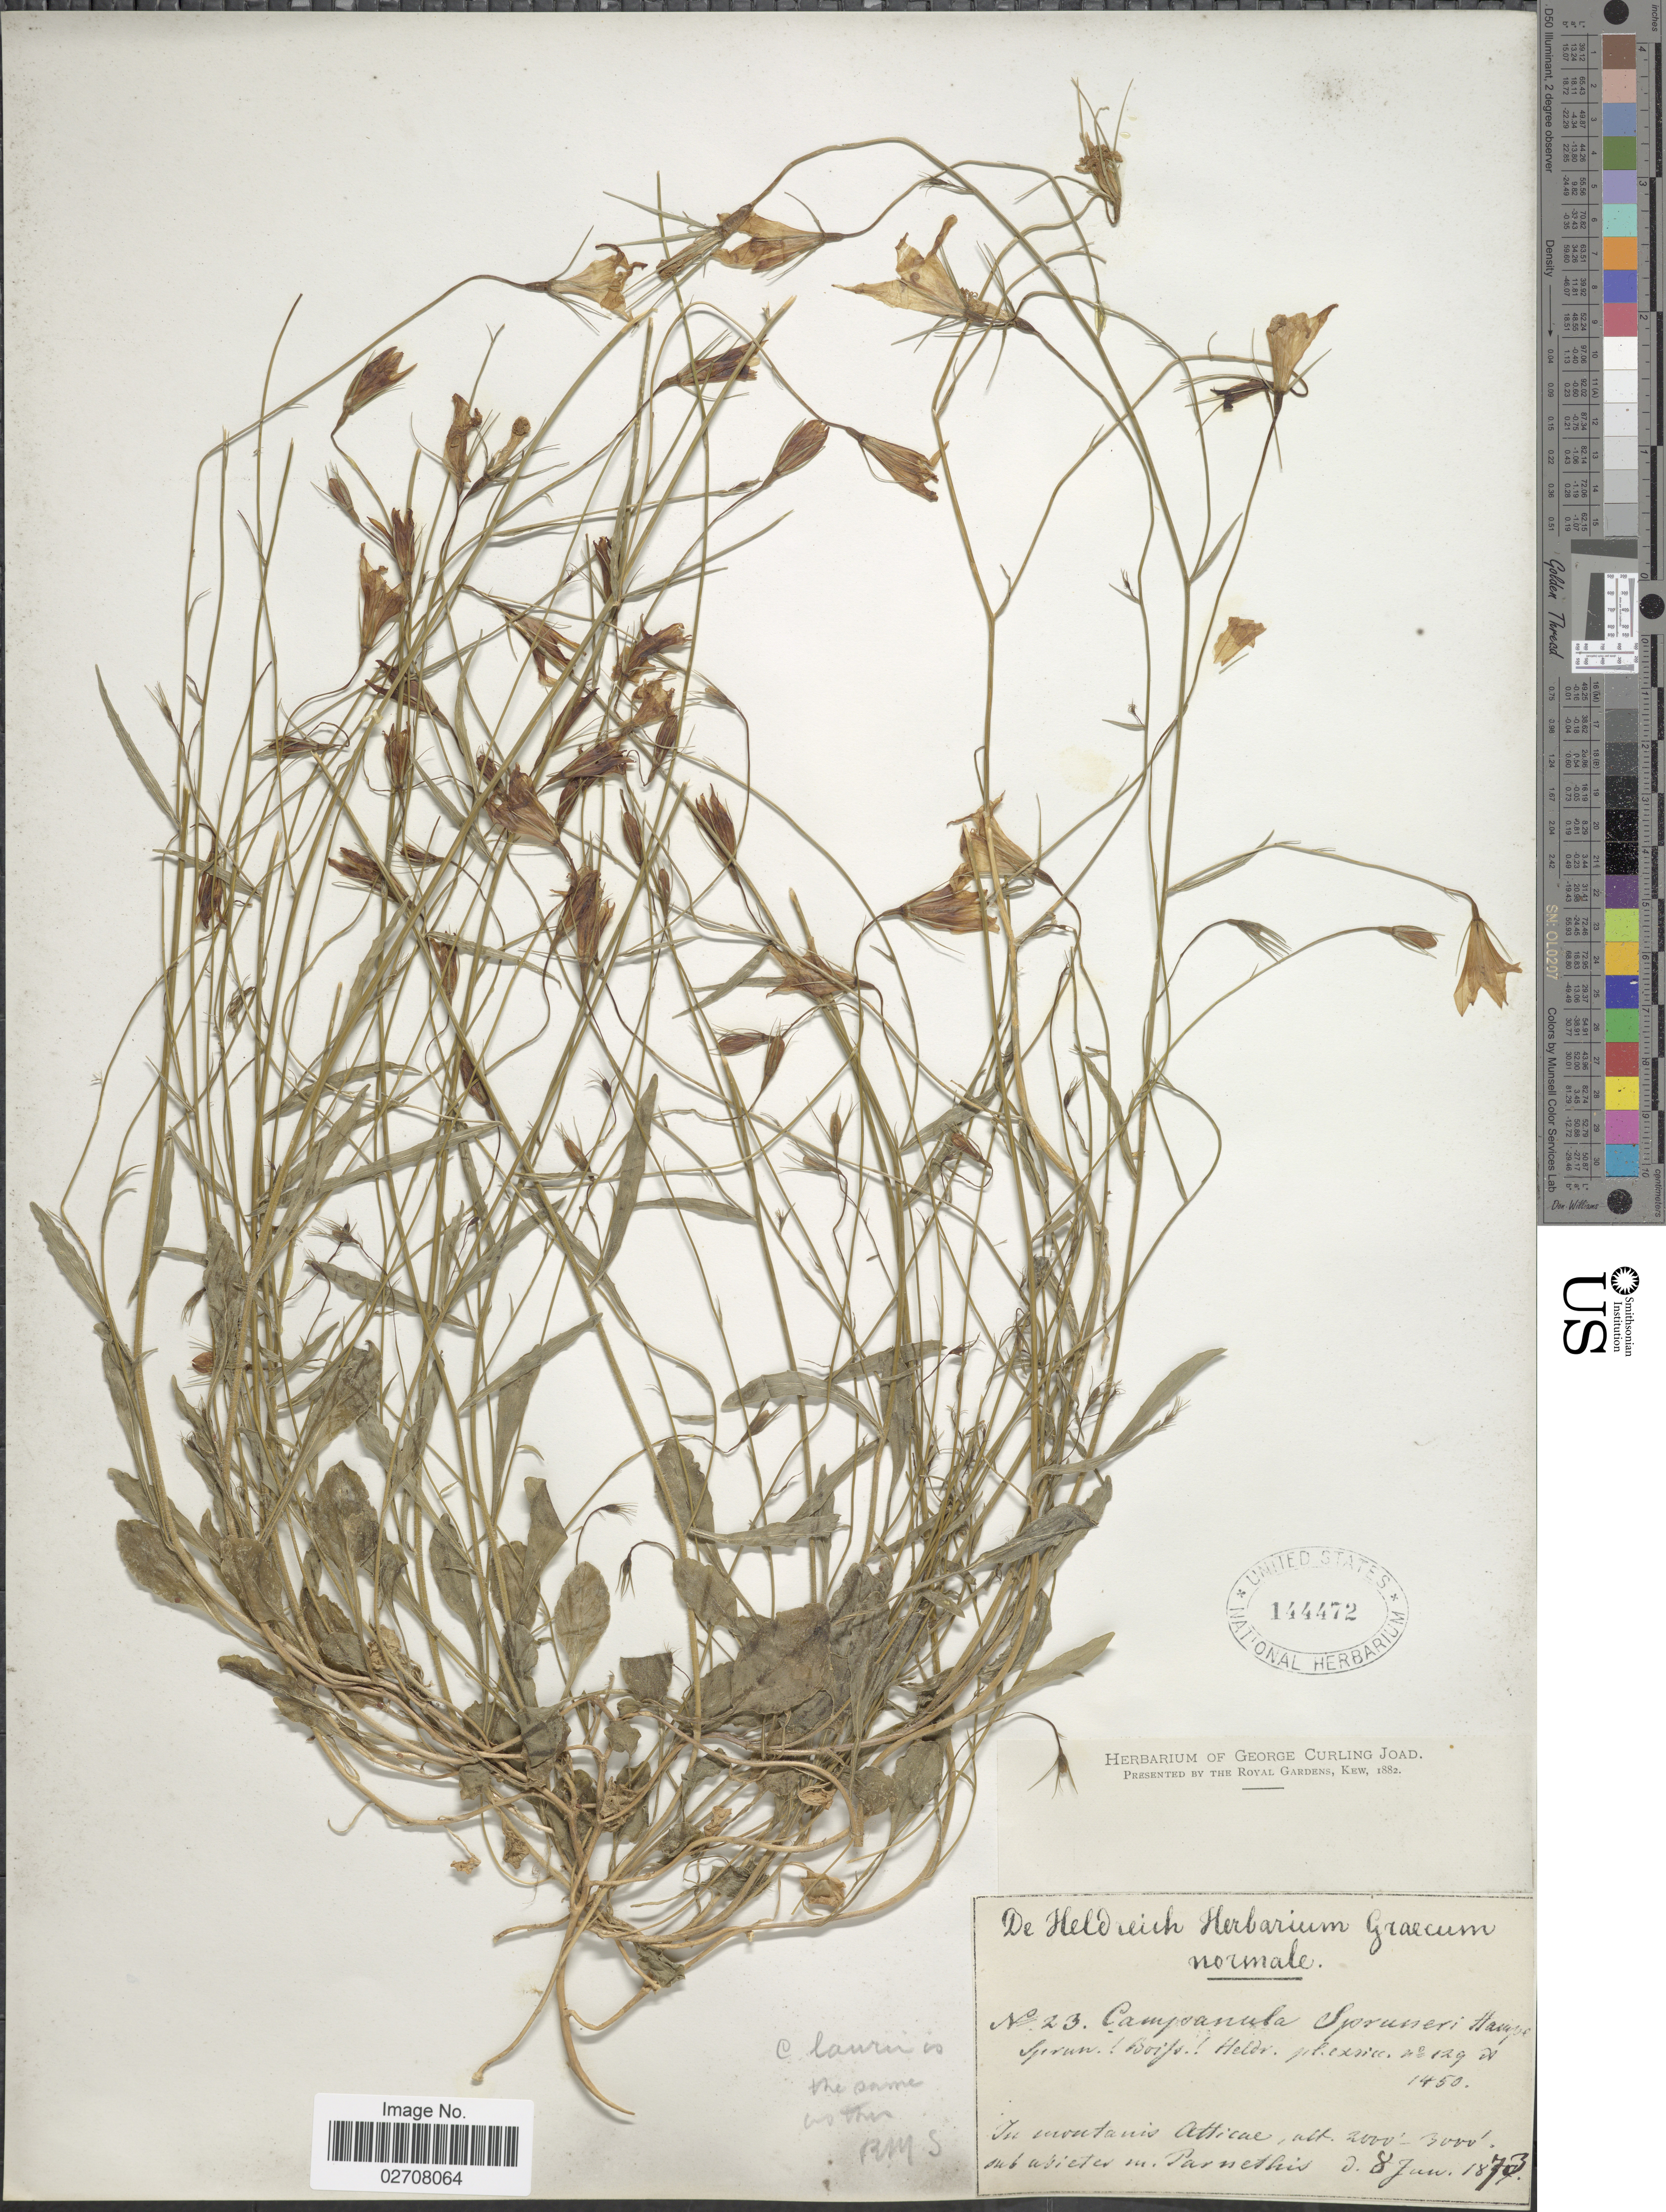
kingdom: Plantae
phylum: Tracheophyta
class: Magnoliopsida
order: Asterales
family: Campanulaceae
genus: Campanula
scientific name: Campanula spruneri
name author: Boiss.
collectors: -. De Heldreich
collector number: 23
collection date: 1873-06-08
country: Greece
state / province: Attica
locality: In montanis Atticae, subabieter in Parnethis.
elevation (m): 610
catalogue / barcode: US 144472